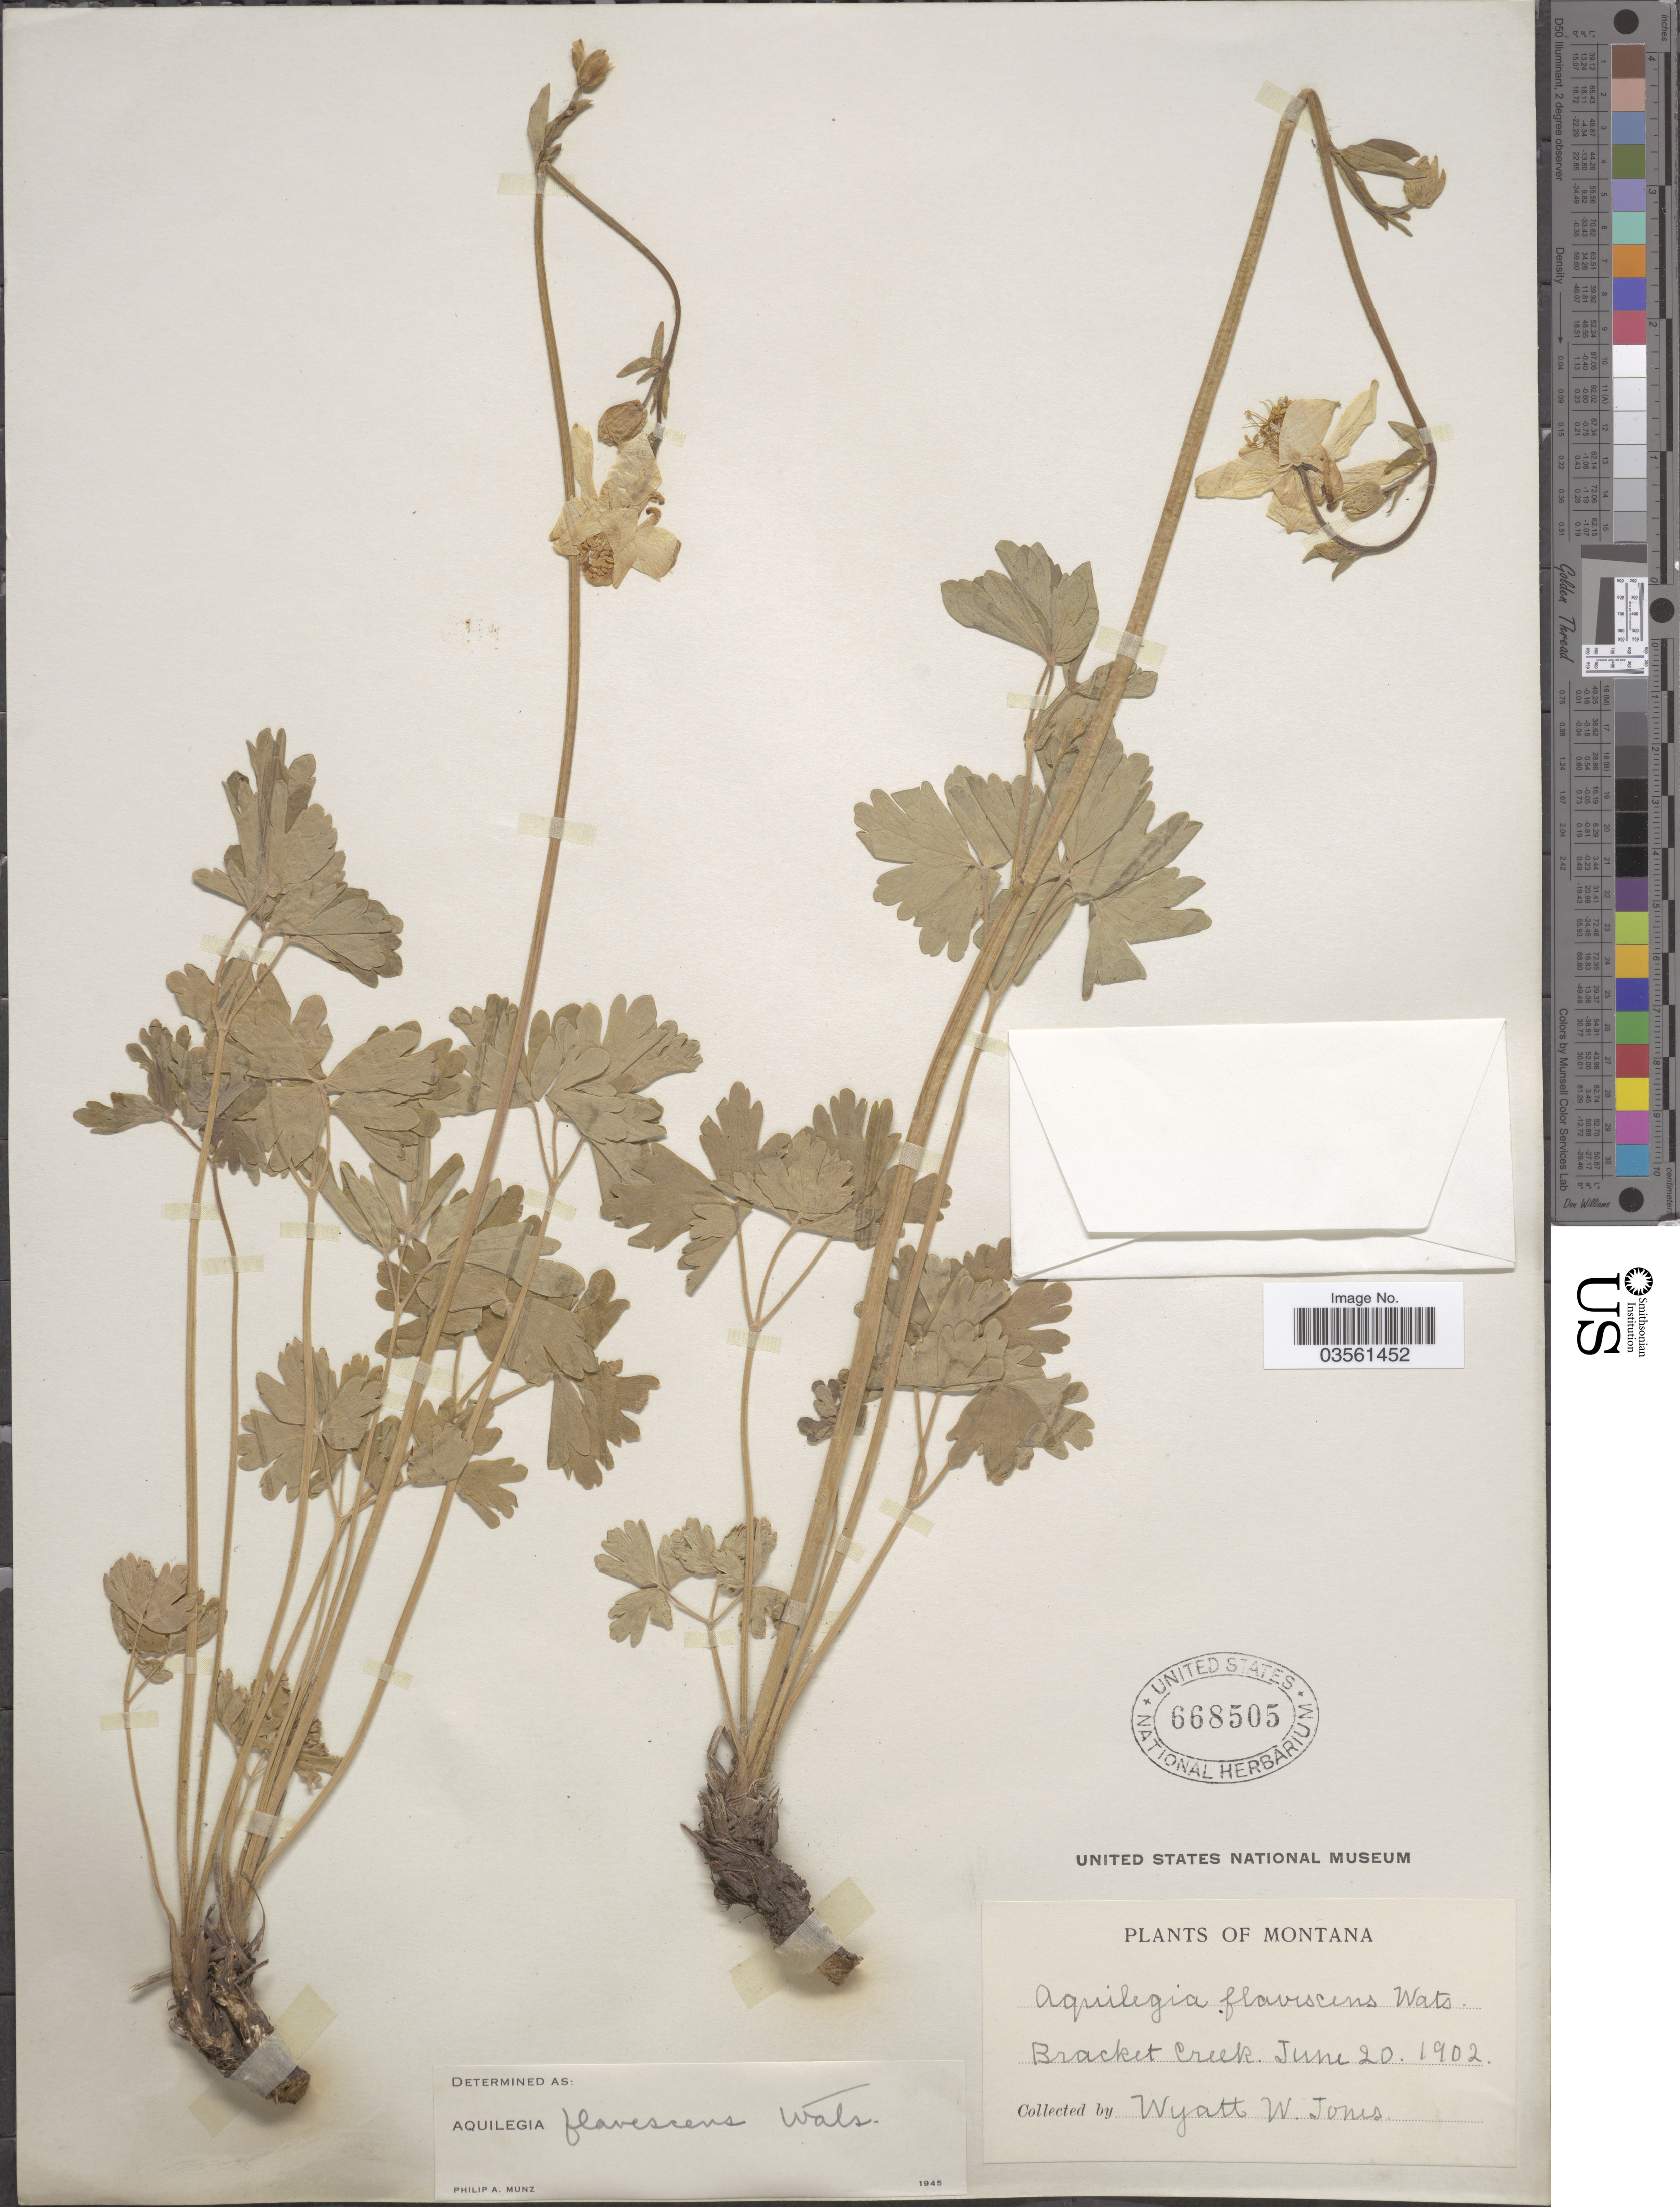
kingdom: Plantae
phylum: Tracheophyta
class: Magnoliopsida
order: Ranunculales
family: Ranunculaceae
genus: Aquilegia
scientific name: Aquilegia flavescens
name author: S. Watson in C. King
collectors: W. W. Jones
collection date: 1902-06-20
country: United States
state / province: Montana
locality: Bracket Creek.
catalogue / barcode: US 668505